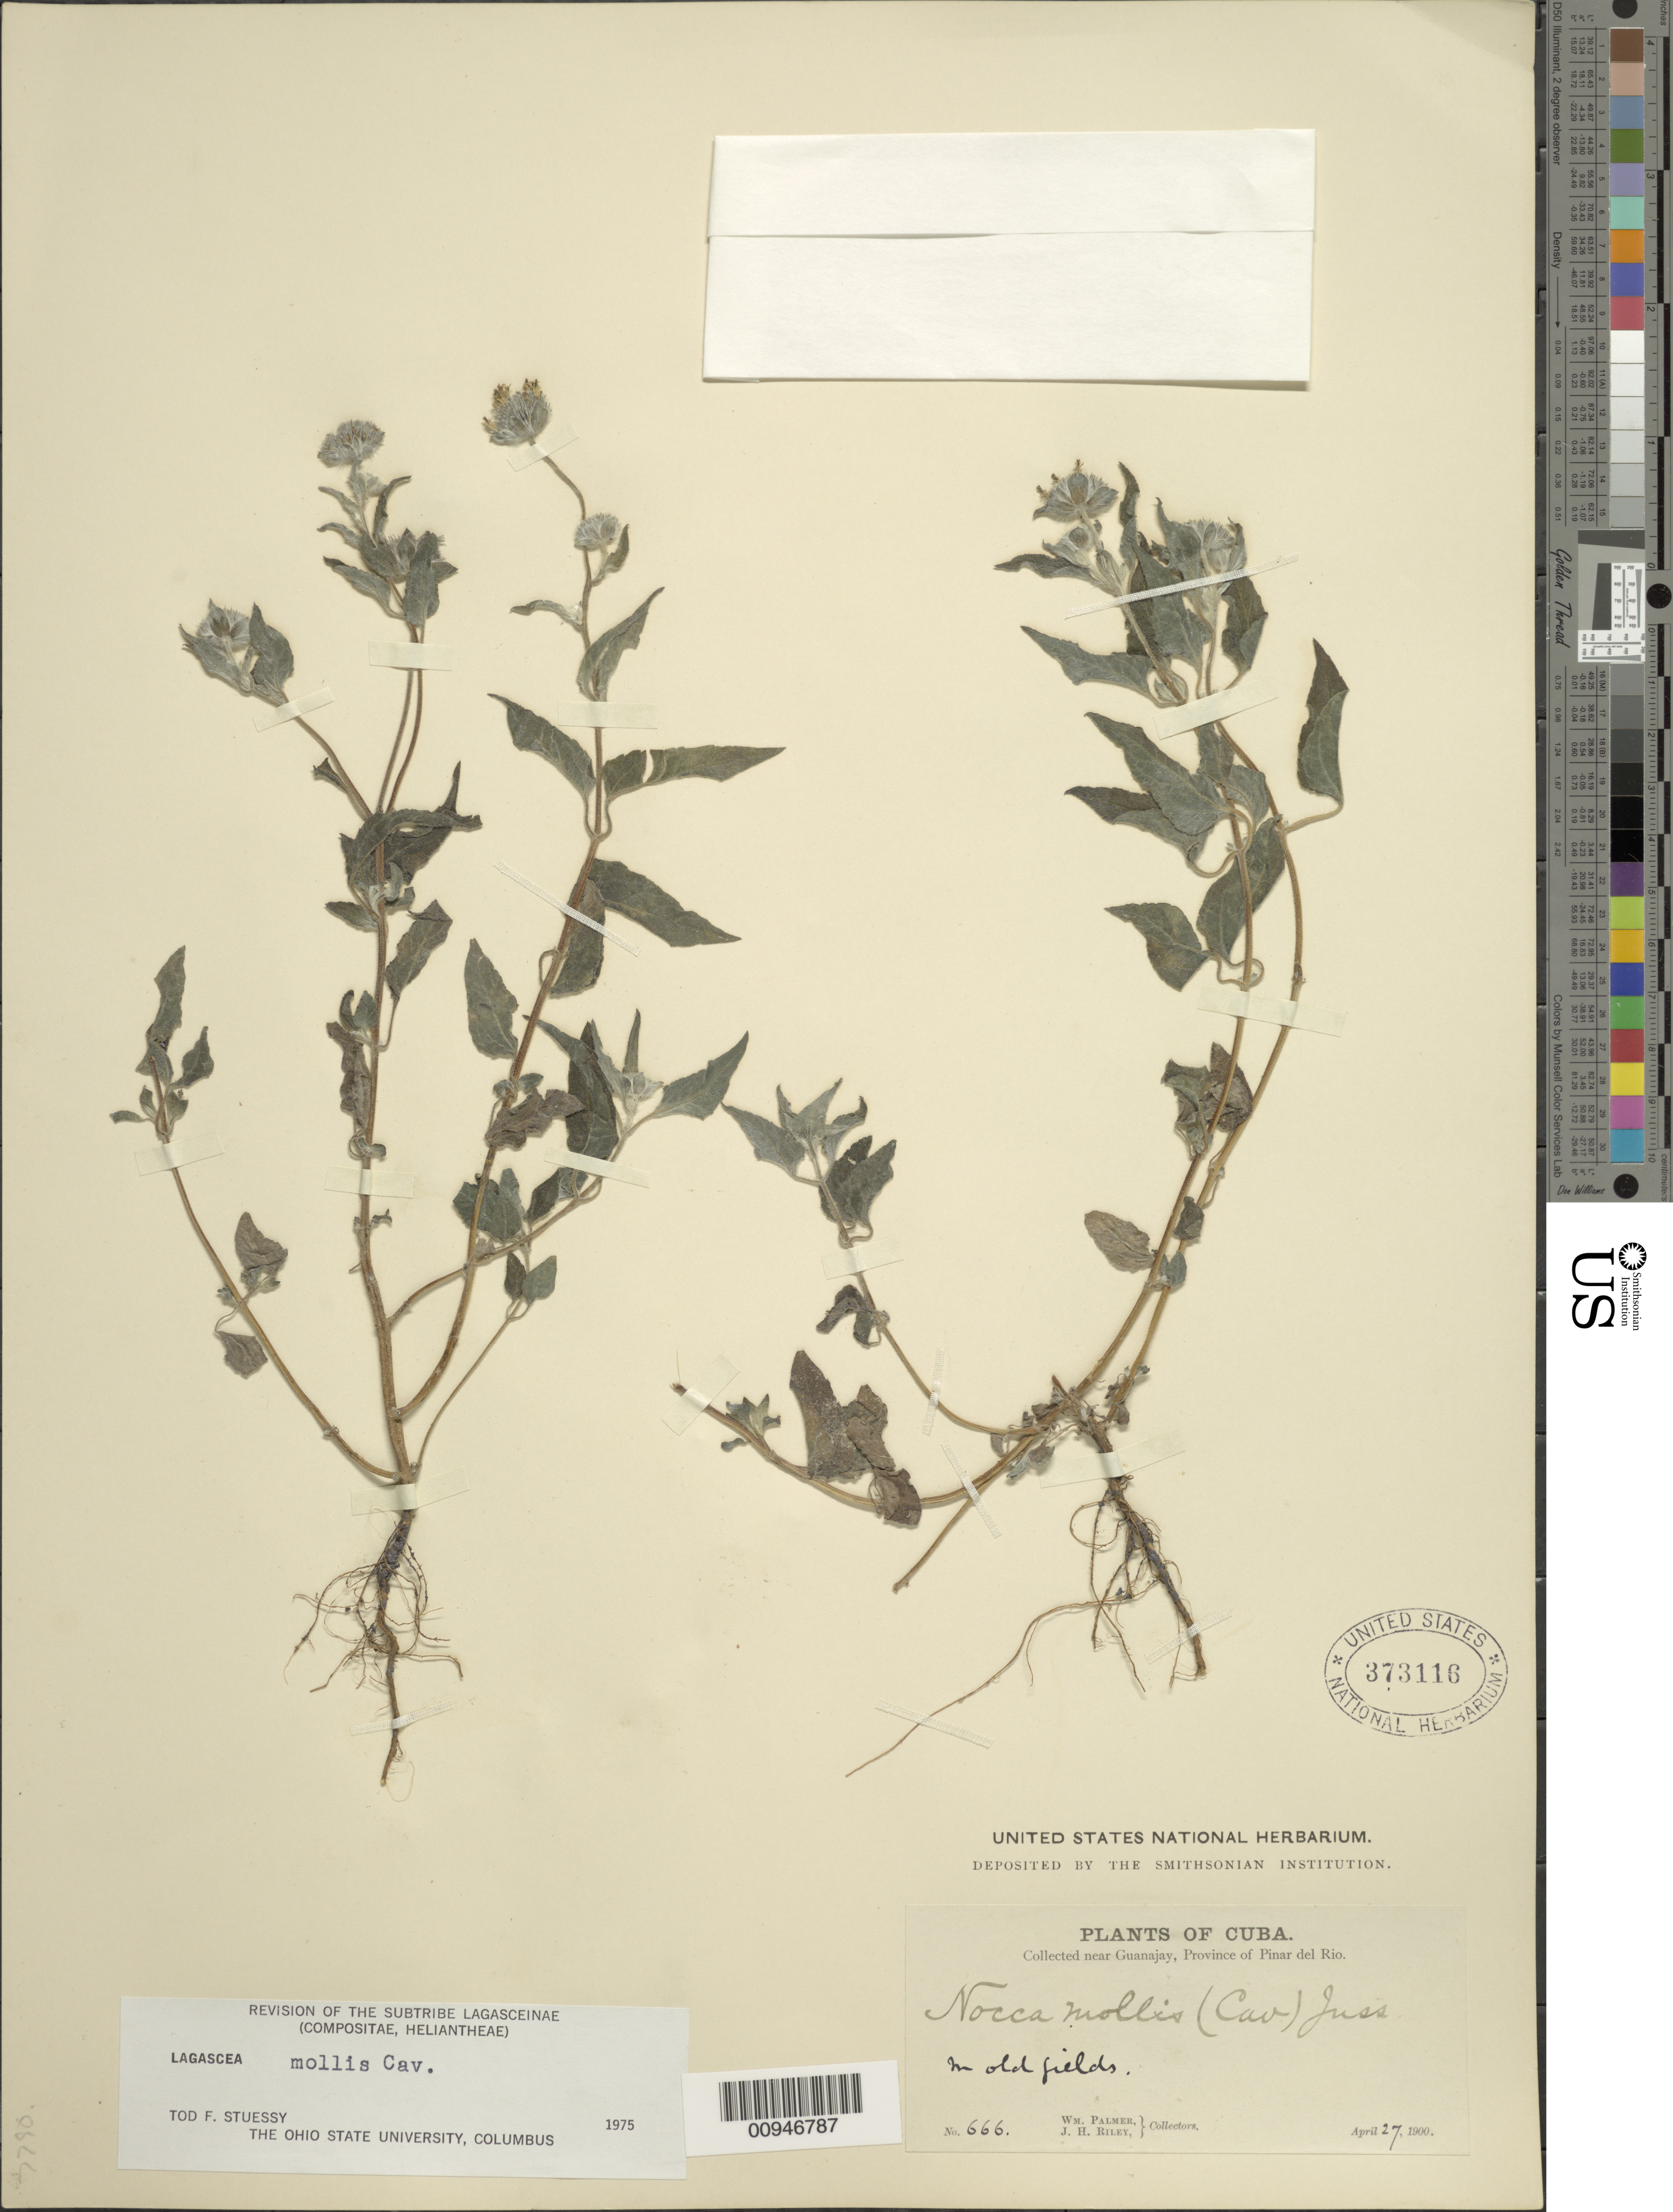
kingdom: Plantae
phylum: Tracheophyta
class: Magnoliopsida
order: Asterales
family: Asteraceae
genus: Lagascea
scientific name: Lagascea mollis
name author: Cav.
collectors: W. Palmer & J. H. Riley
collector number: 666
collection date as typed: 27 Apr 1900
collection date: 1900-04-27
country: Cuba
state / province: Pinar del Rio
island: Cuba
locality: Near Guanajay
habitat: In old fields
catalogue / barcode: US 373116